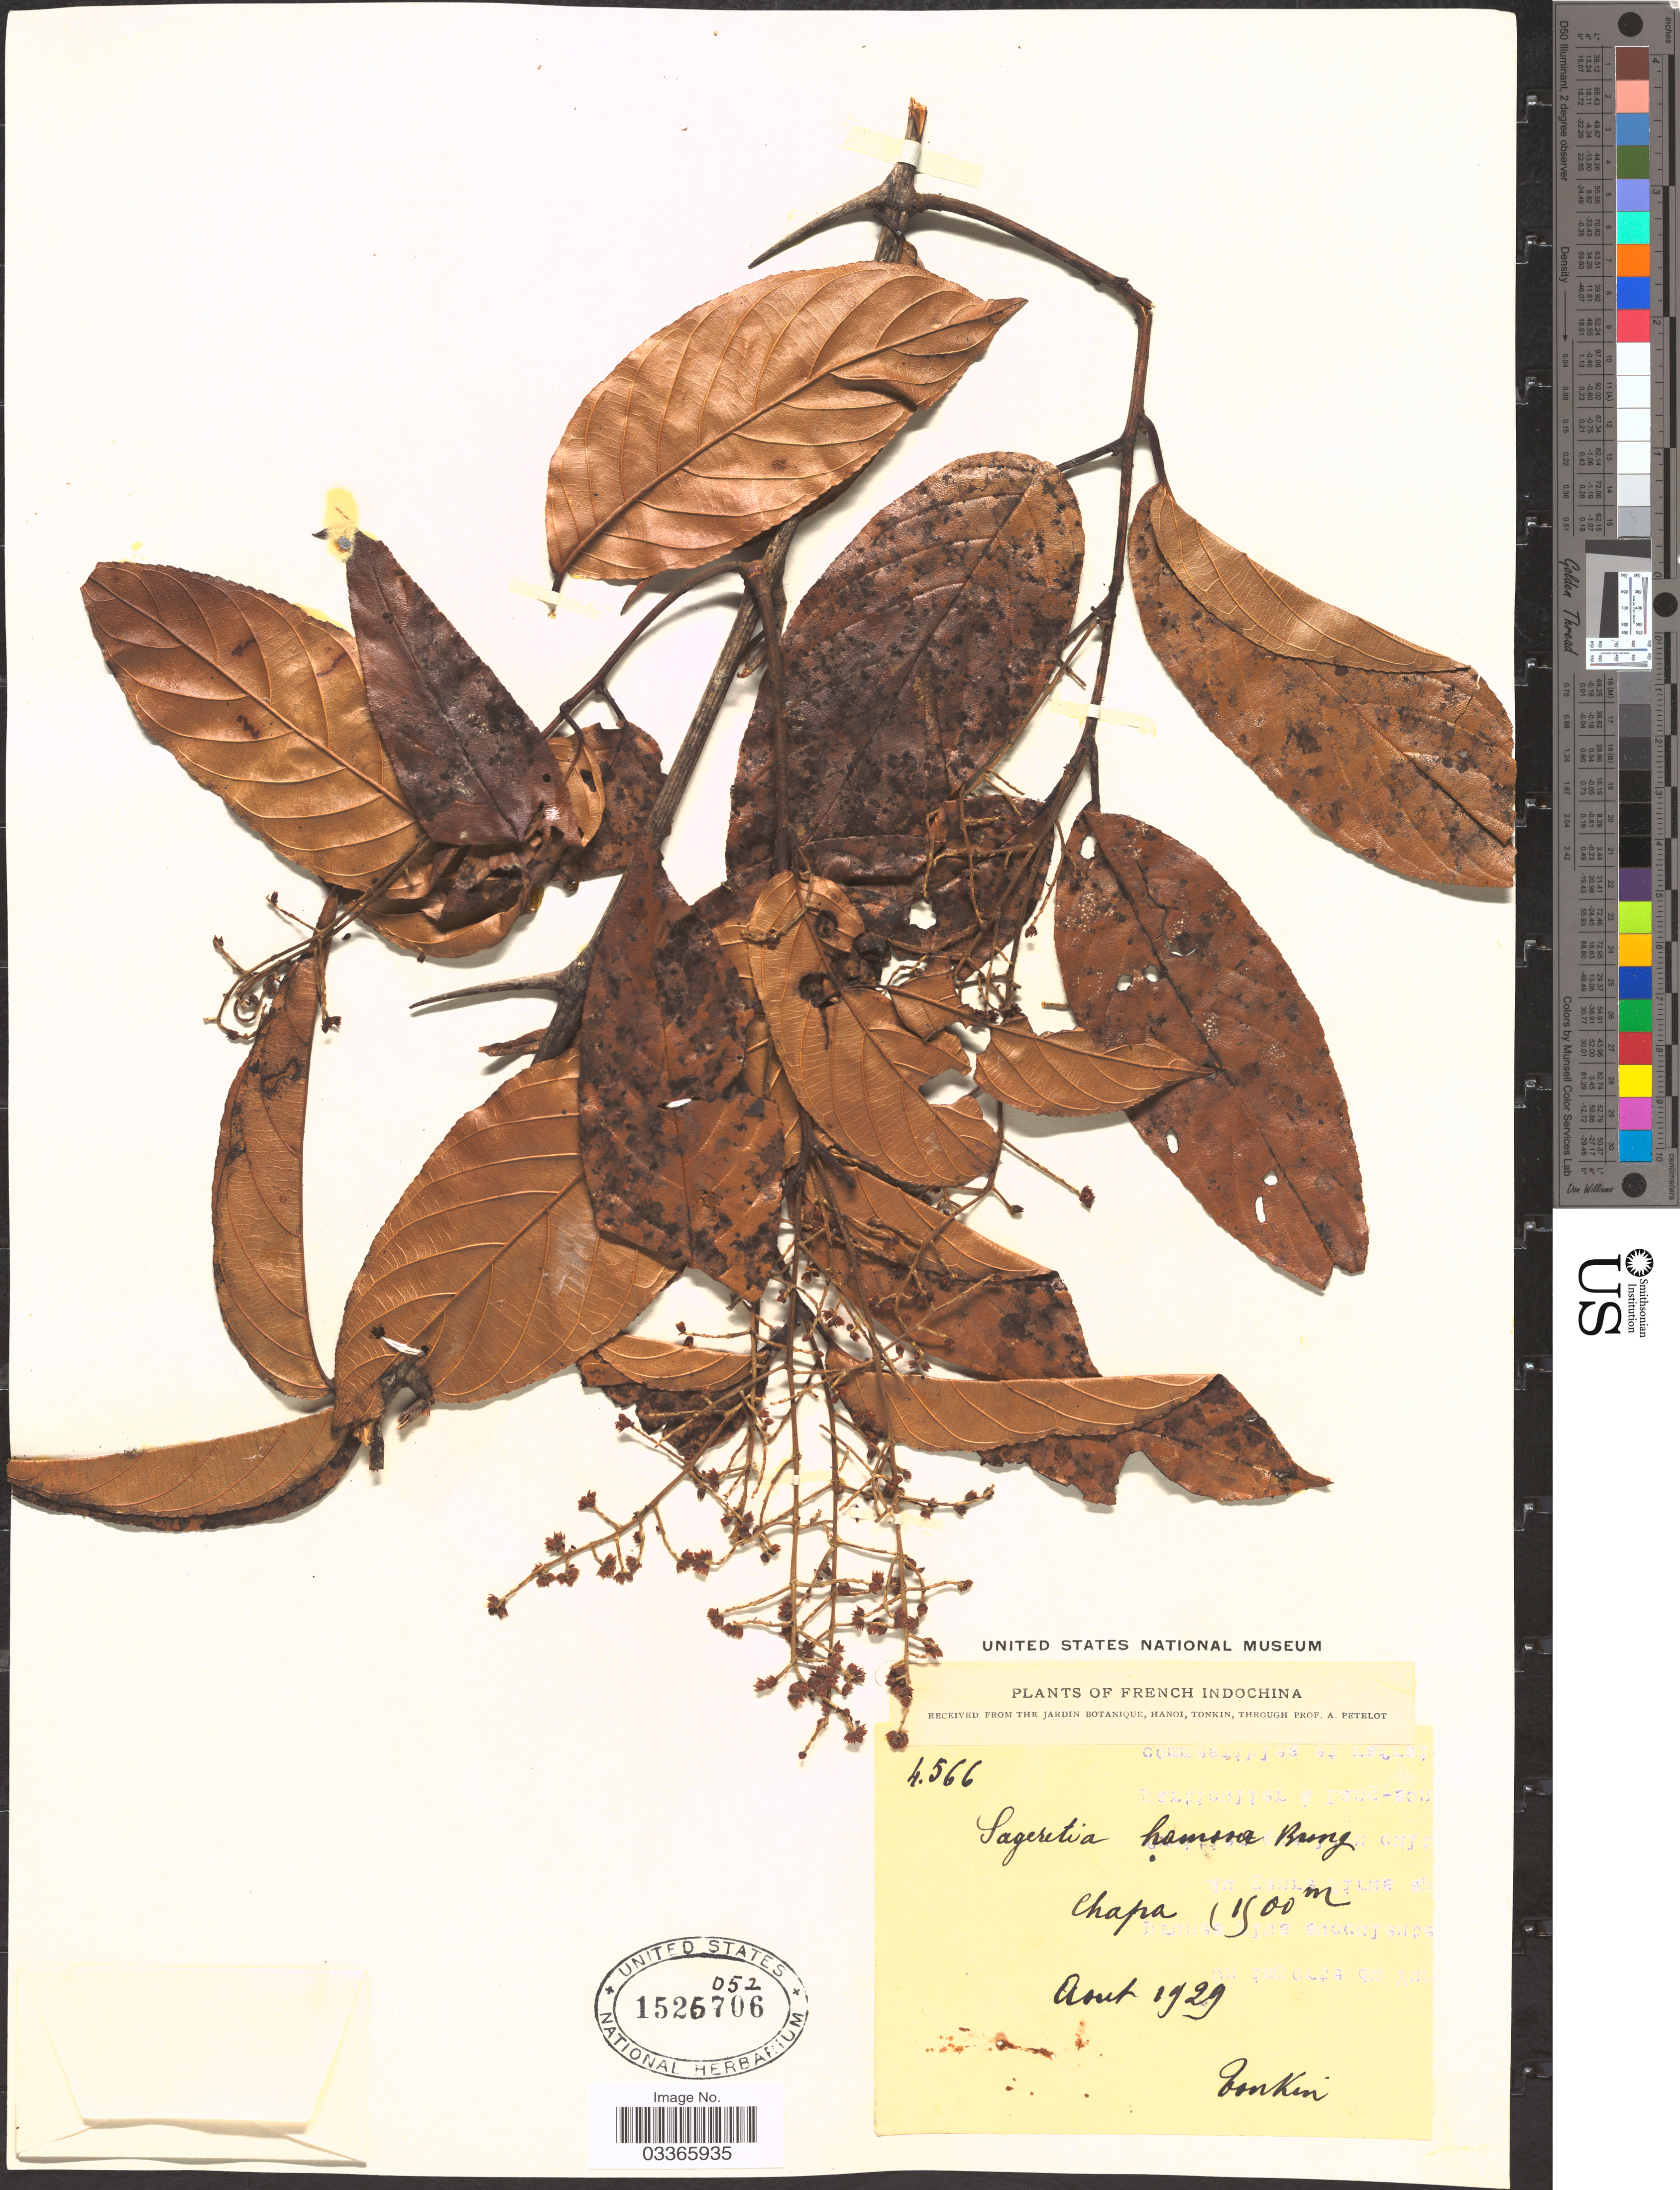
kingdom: Plantae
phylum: Tracheophyta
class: Magnoliopsida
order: Rosales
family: Rhamnaceae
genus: Sageretia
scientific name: Sageretia hamosa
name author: (Wall.) Brongn.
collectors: A. Petelot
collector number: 4566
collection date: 1929-08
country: Vietnam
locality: French Indochina, Chapa.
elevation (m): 1500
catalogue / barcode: US 1526052